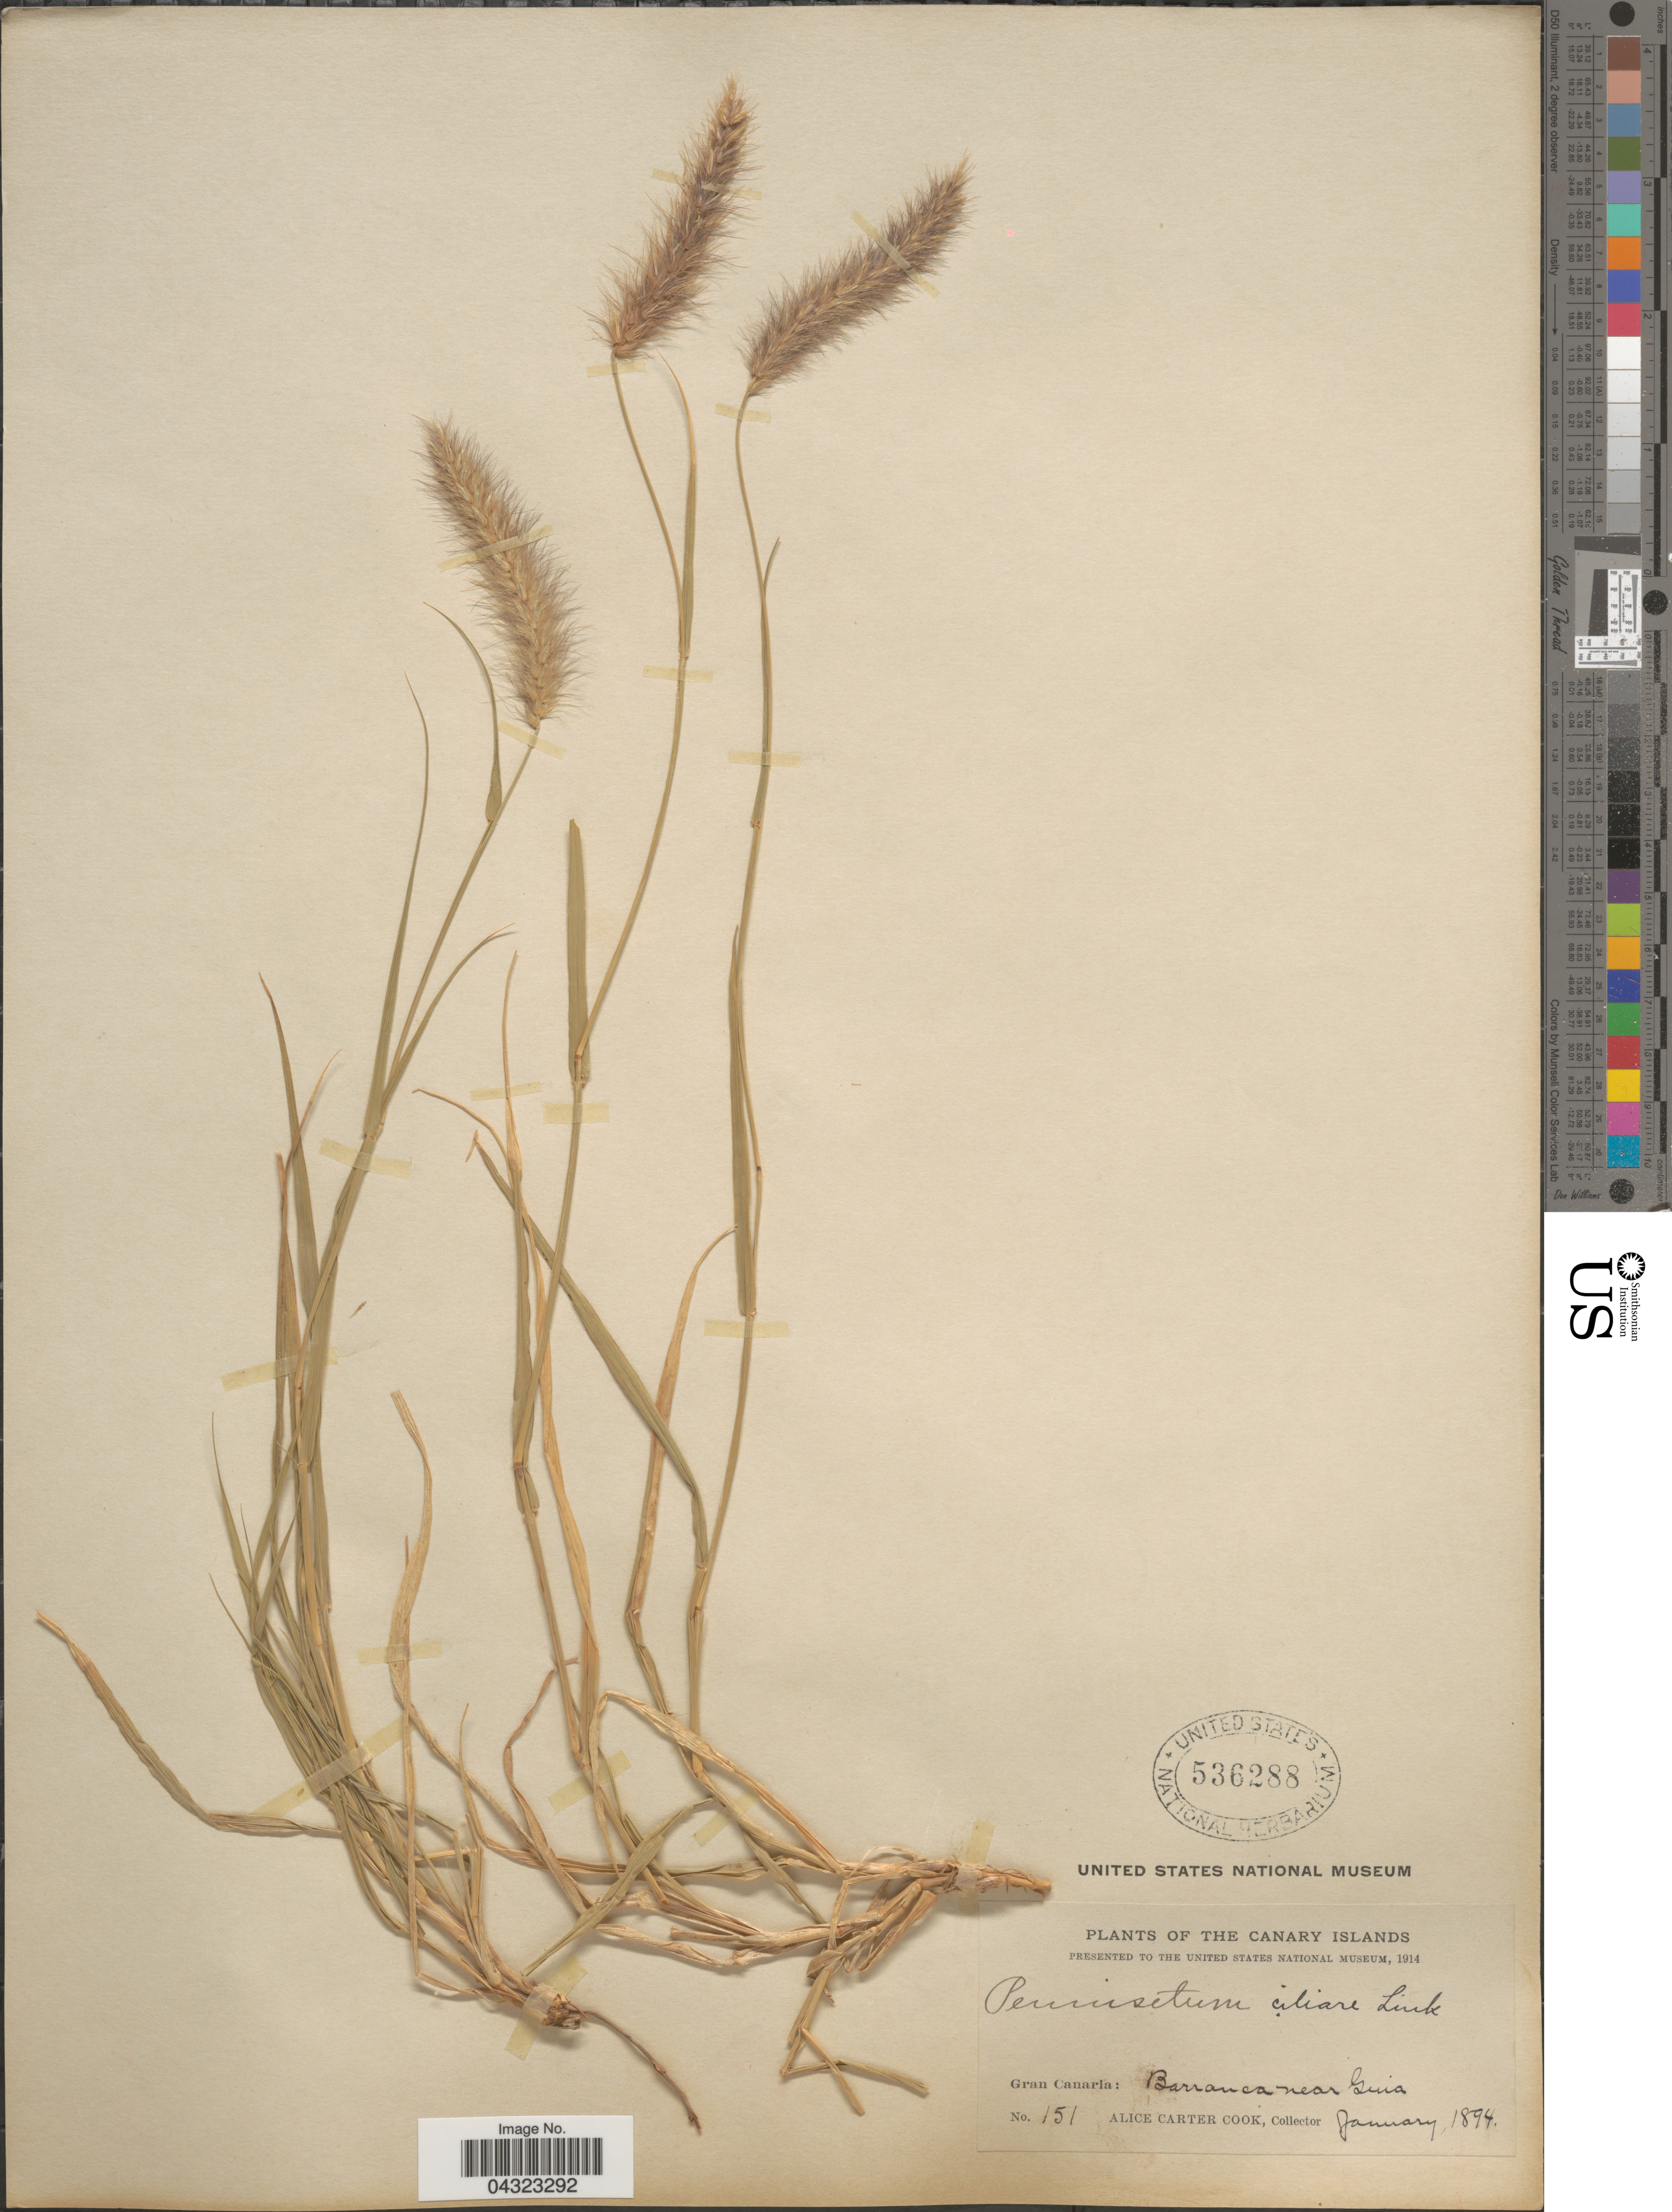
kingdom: Plantae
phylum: Tracheophyta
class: Liliopsida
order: Poales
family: Poaceae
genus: Cenchrus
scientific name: Cenchrus ciliaris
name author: L.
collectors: Alice C. Cook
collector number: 151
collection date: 1894-01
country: Spain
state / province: Canarias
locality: Canary Islands. Gran Canaria: Barranca near Guia.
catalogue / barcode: US 536288